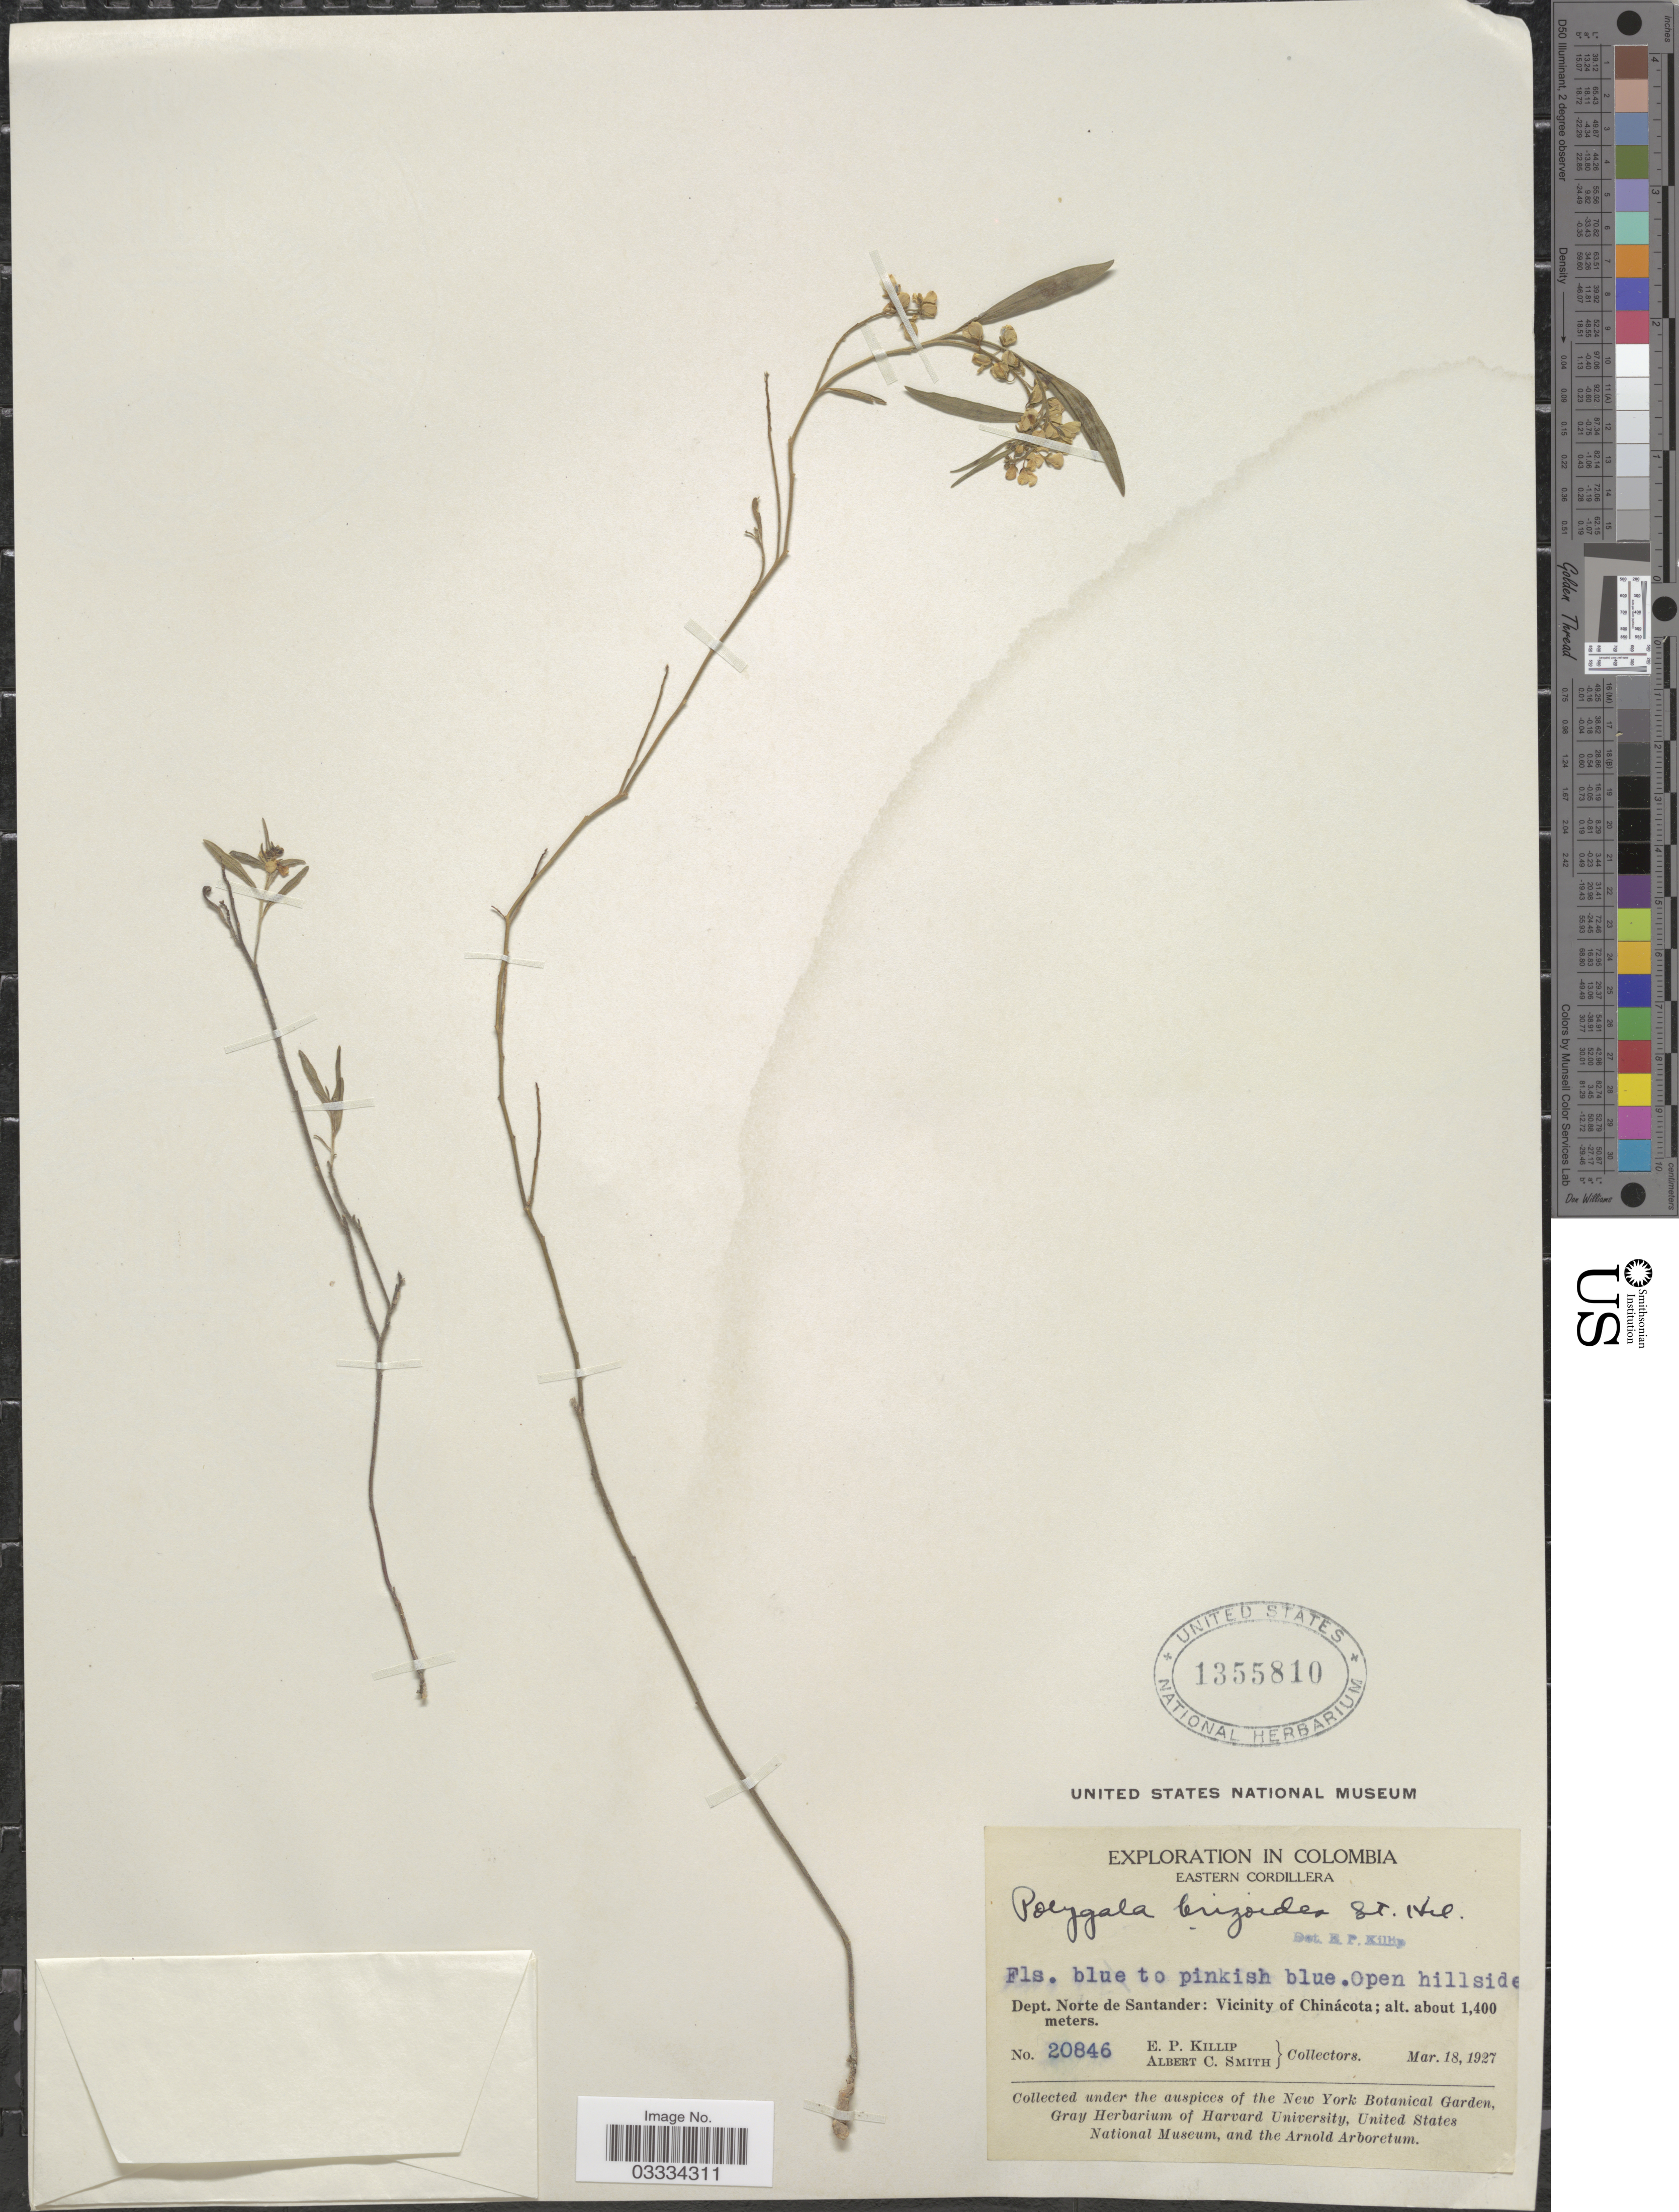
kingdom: Plantae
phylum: Tracheophyta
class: Magnoliopsida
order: Fabales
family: Polygalaceae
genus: Asemeia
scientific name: Asemeia violacea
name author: (Aubl.) J.F.B. Pastore & J.R. Abbott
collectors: E. P. Killip & A. C. Smith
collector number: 20846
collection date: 1927-03-18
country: Colombia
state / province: Norte de Santander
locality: Eastern Cordillera. Dept. Norte de Santander: Vicinity of Chinácota.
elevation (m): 1400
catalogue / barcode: US 1355810